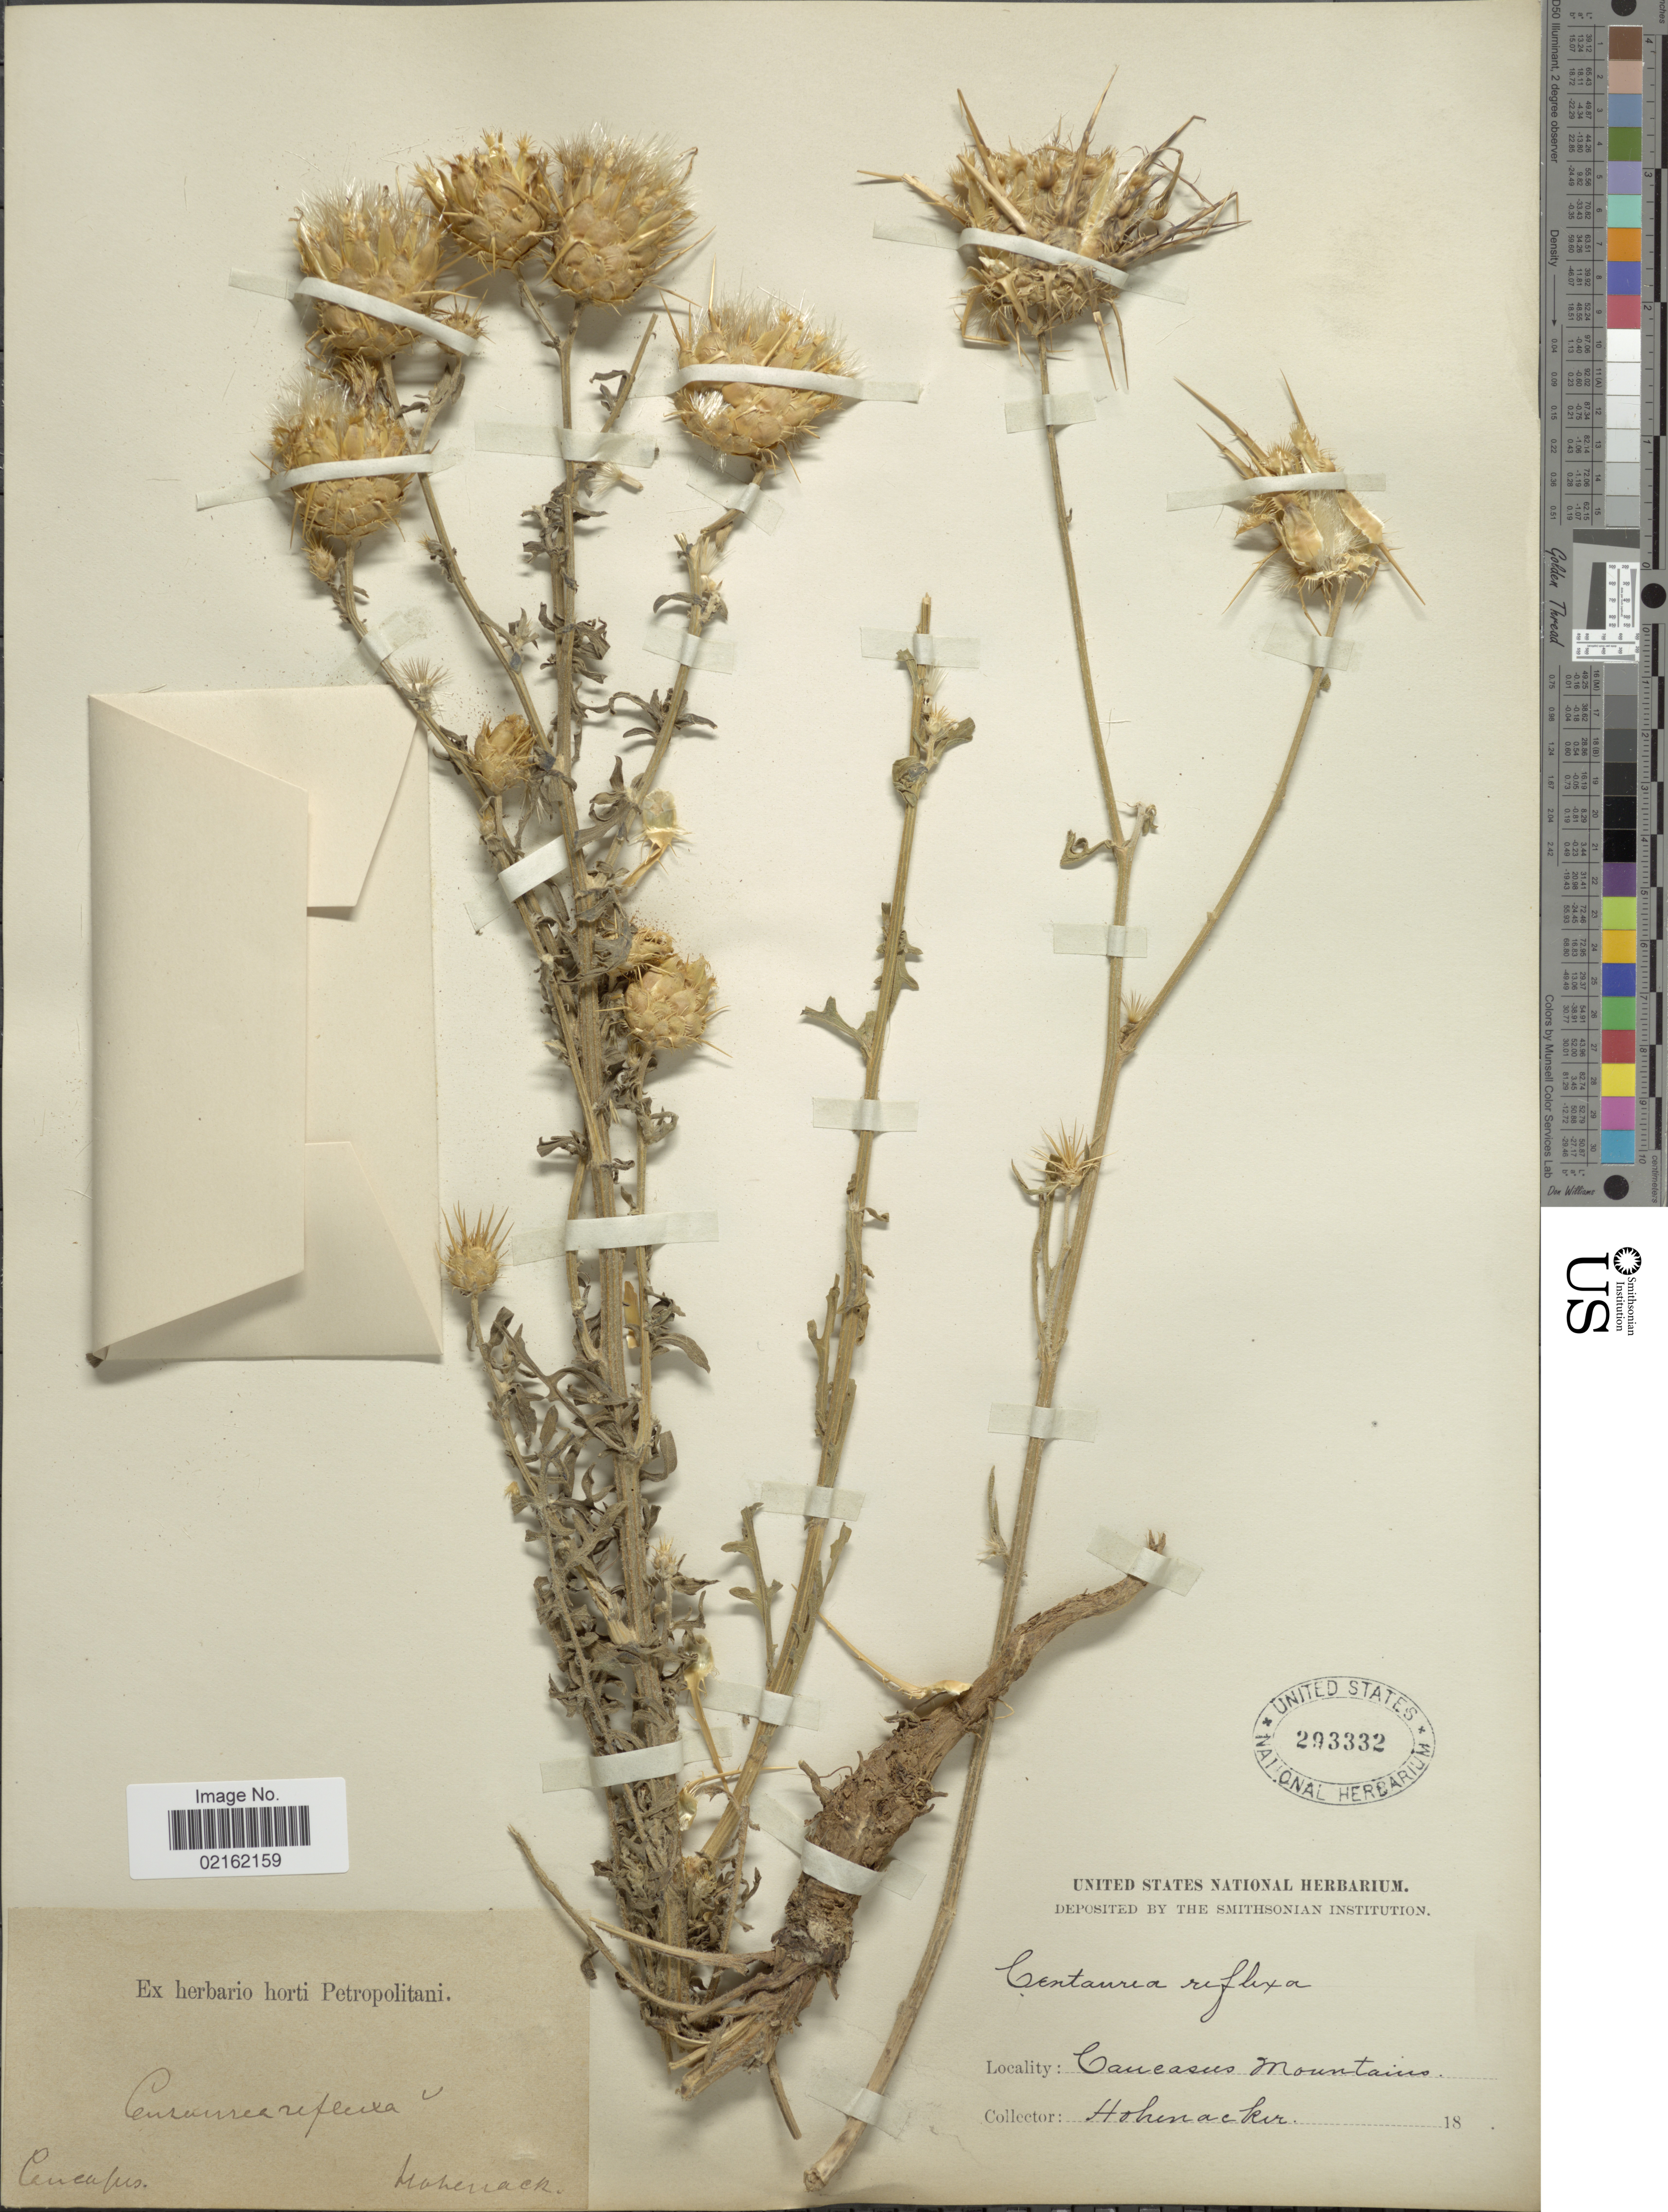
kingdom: Plantae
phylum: Tracheophyta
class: Magnoliopsida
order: Asterales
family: Asteraceae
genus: Centaurea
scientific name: Centaurea reflexa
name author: Lam.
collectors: Hohenacker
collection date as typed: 18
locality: Caucasus Mountains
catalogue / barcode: US 293332